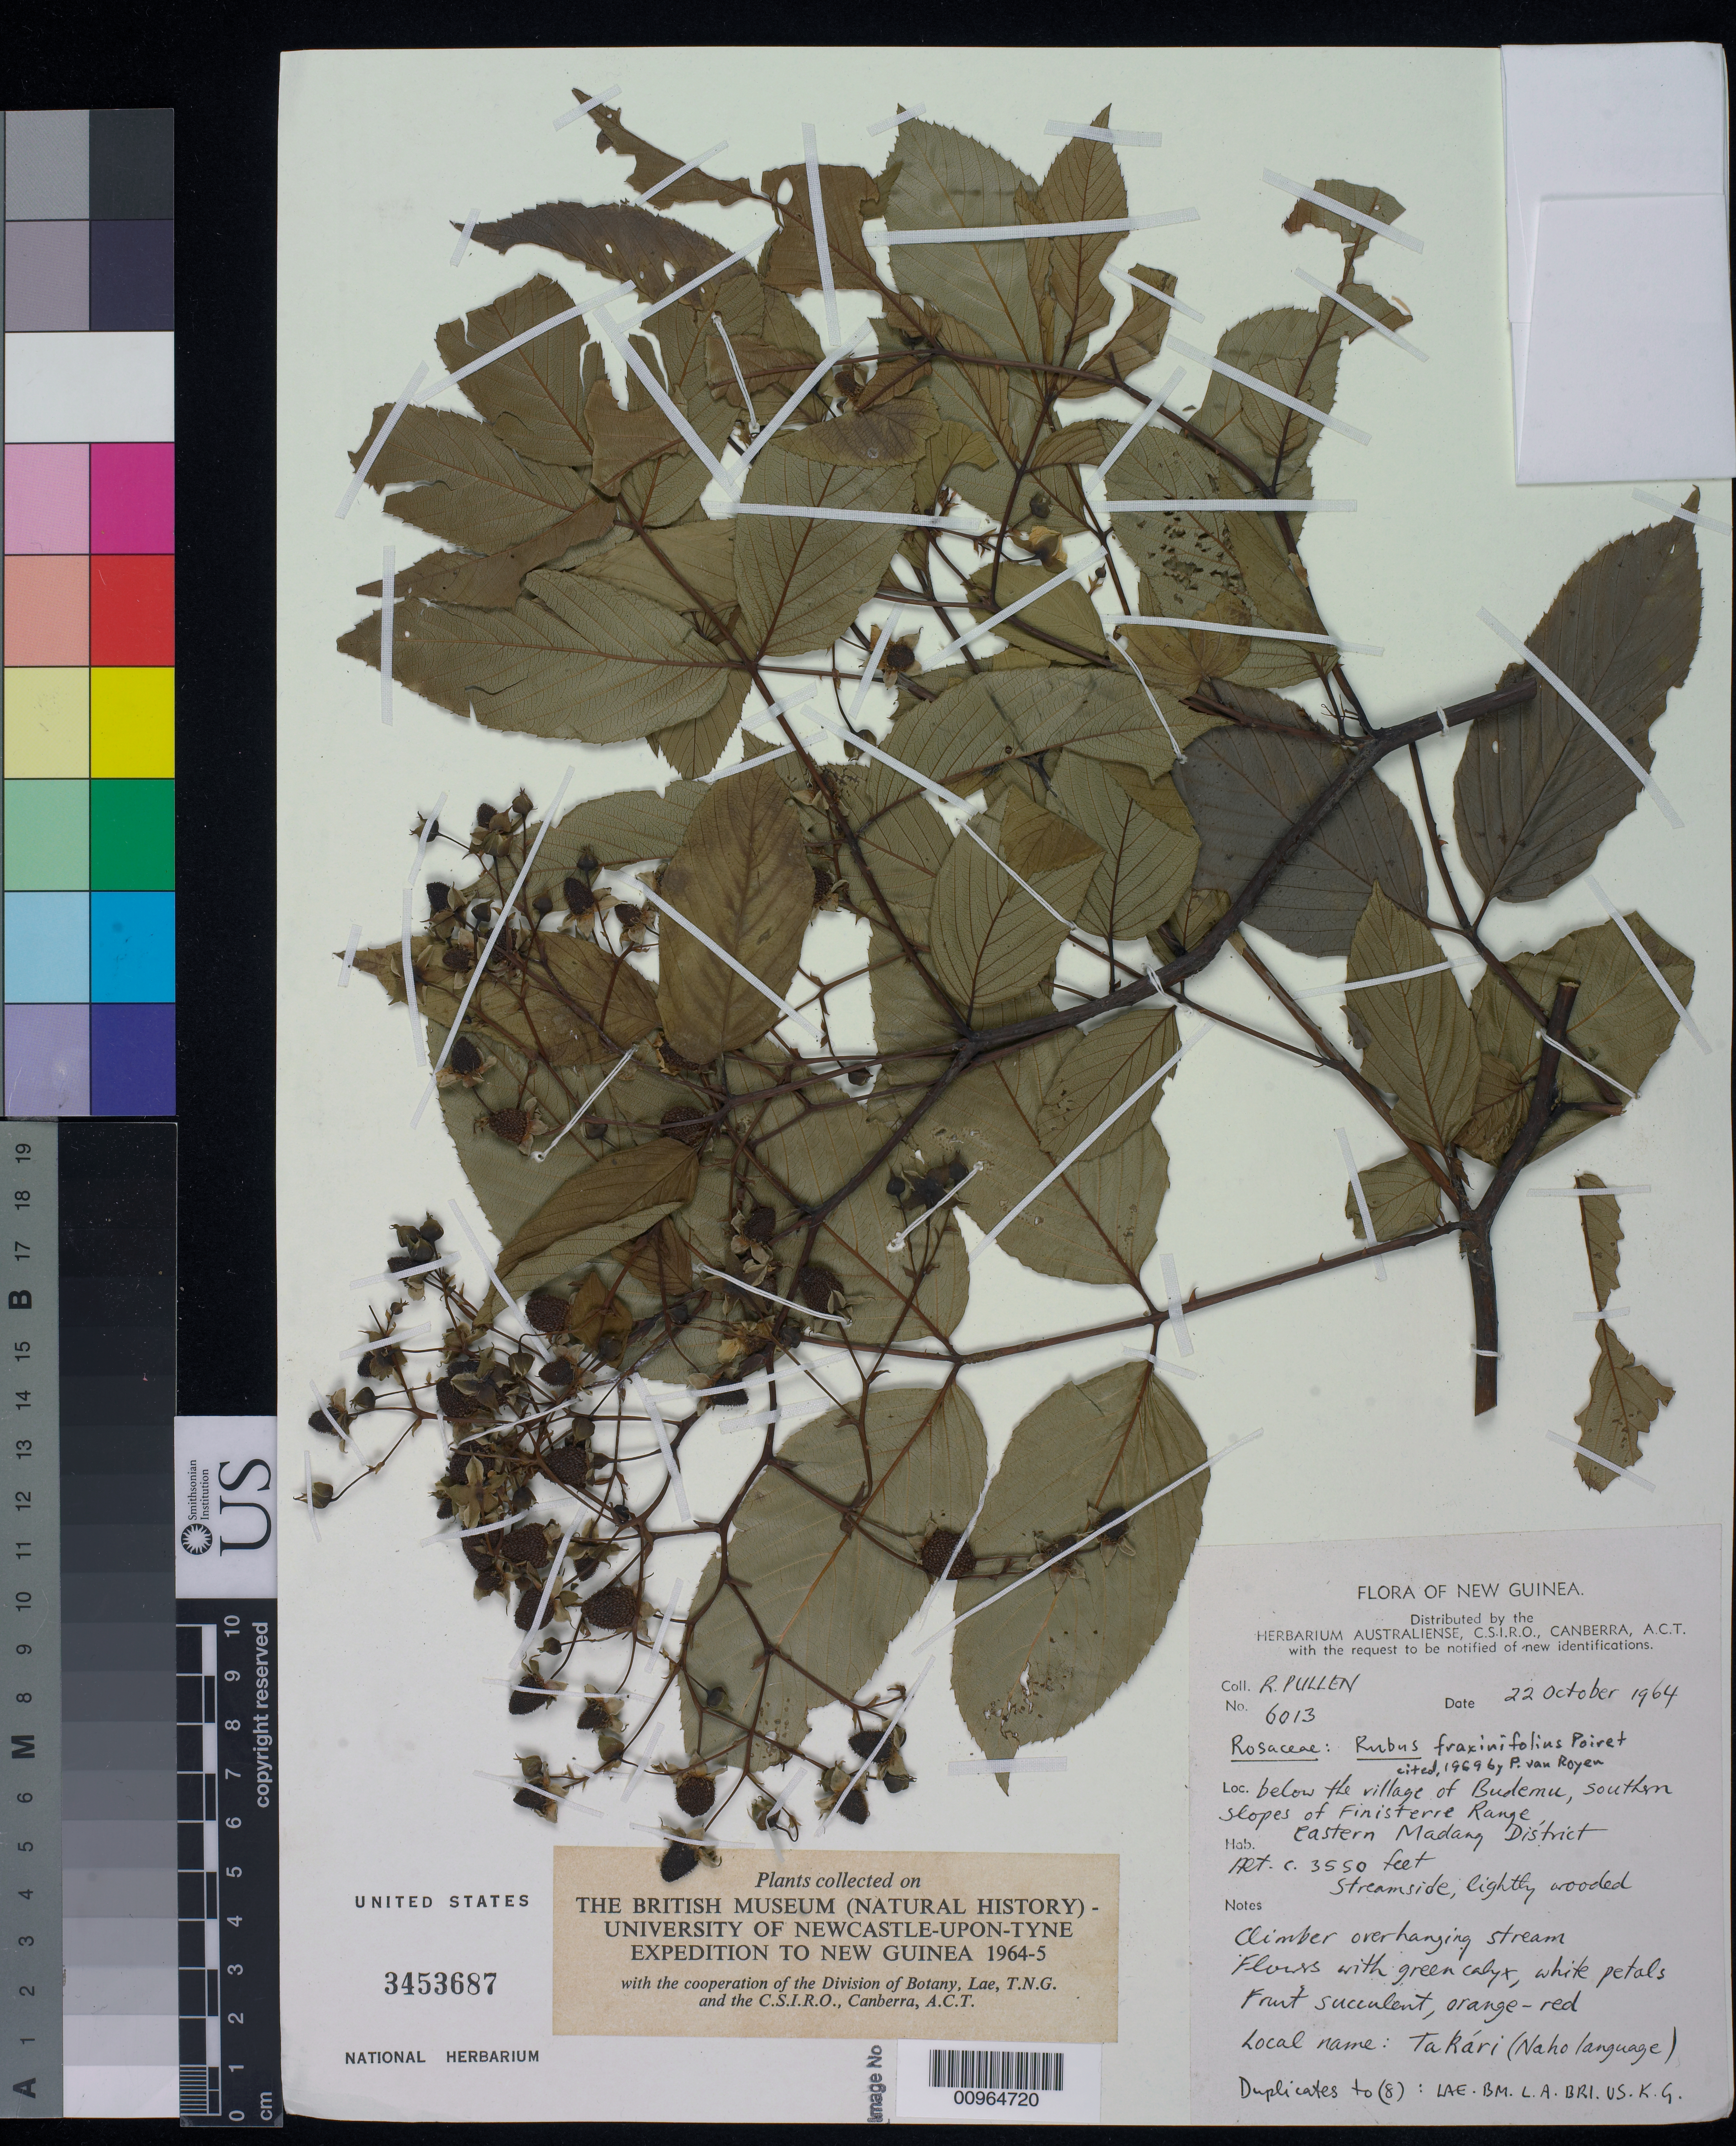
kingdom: Plantae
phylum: Tracheophyta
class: Magnoliopsida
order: Rosales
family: Rosaceae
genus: Rubus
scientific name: Rubus fraxinifolius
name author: Hayata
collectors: R. Pullen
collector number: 6013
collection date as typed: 22 Sep 1964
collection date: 1964-09-22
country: Papua New Guinea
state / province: Madang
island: New Guinea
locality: Below the village of Budemu, southern slopes of Finisterie Range, Eastern Madang District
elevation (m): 1067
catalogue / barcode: US 3453687